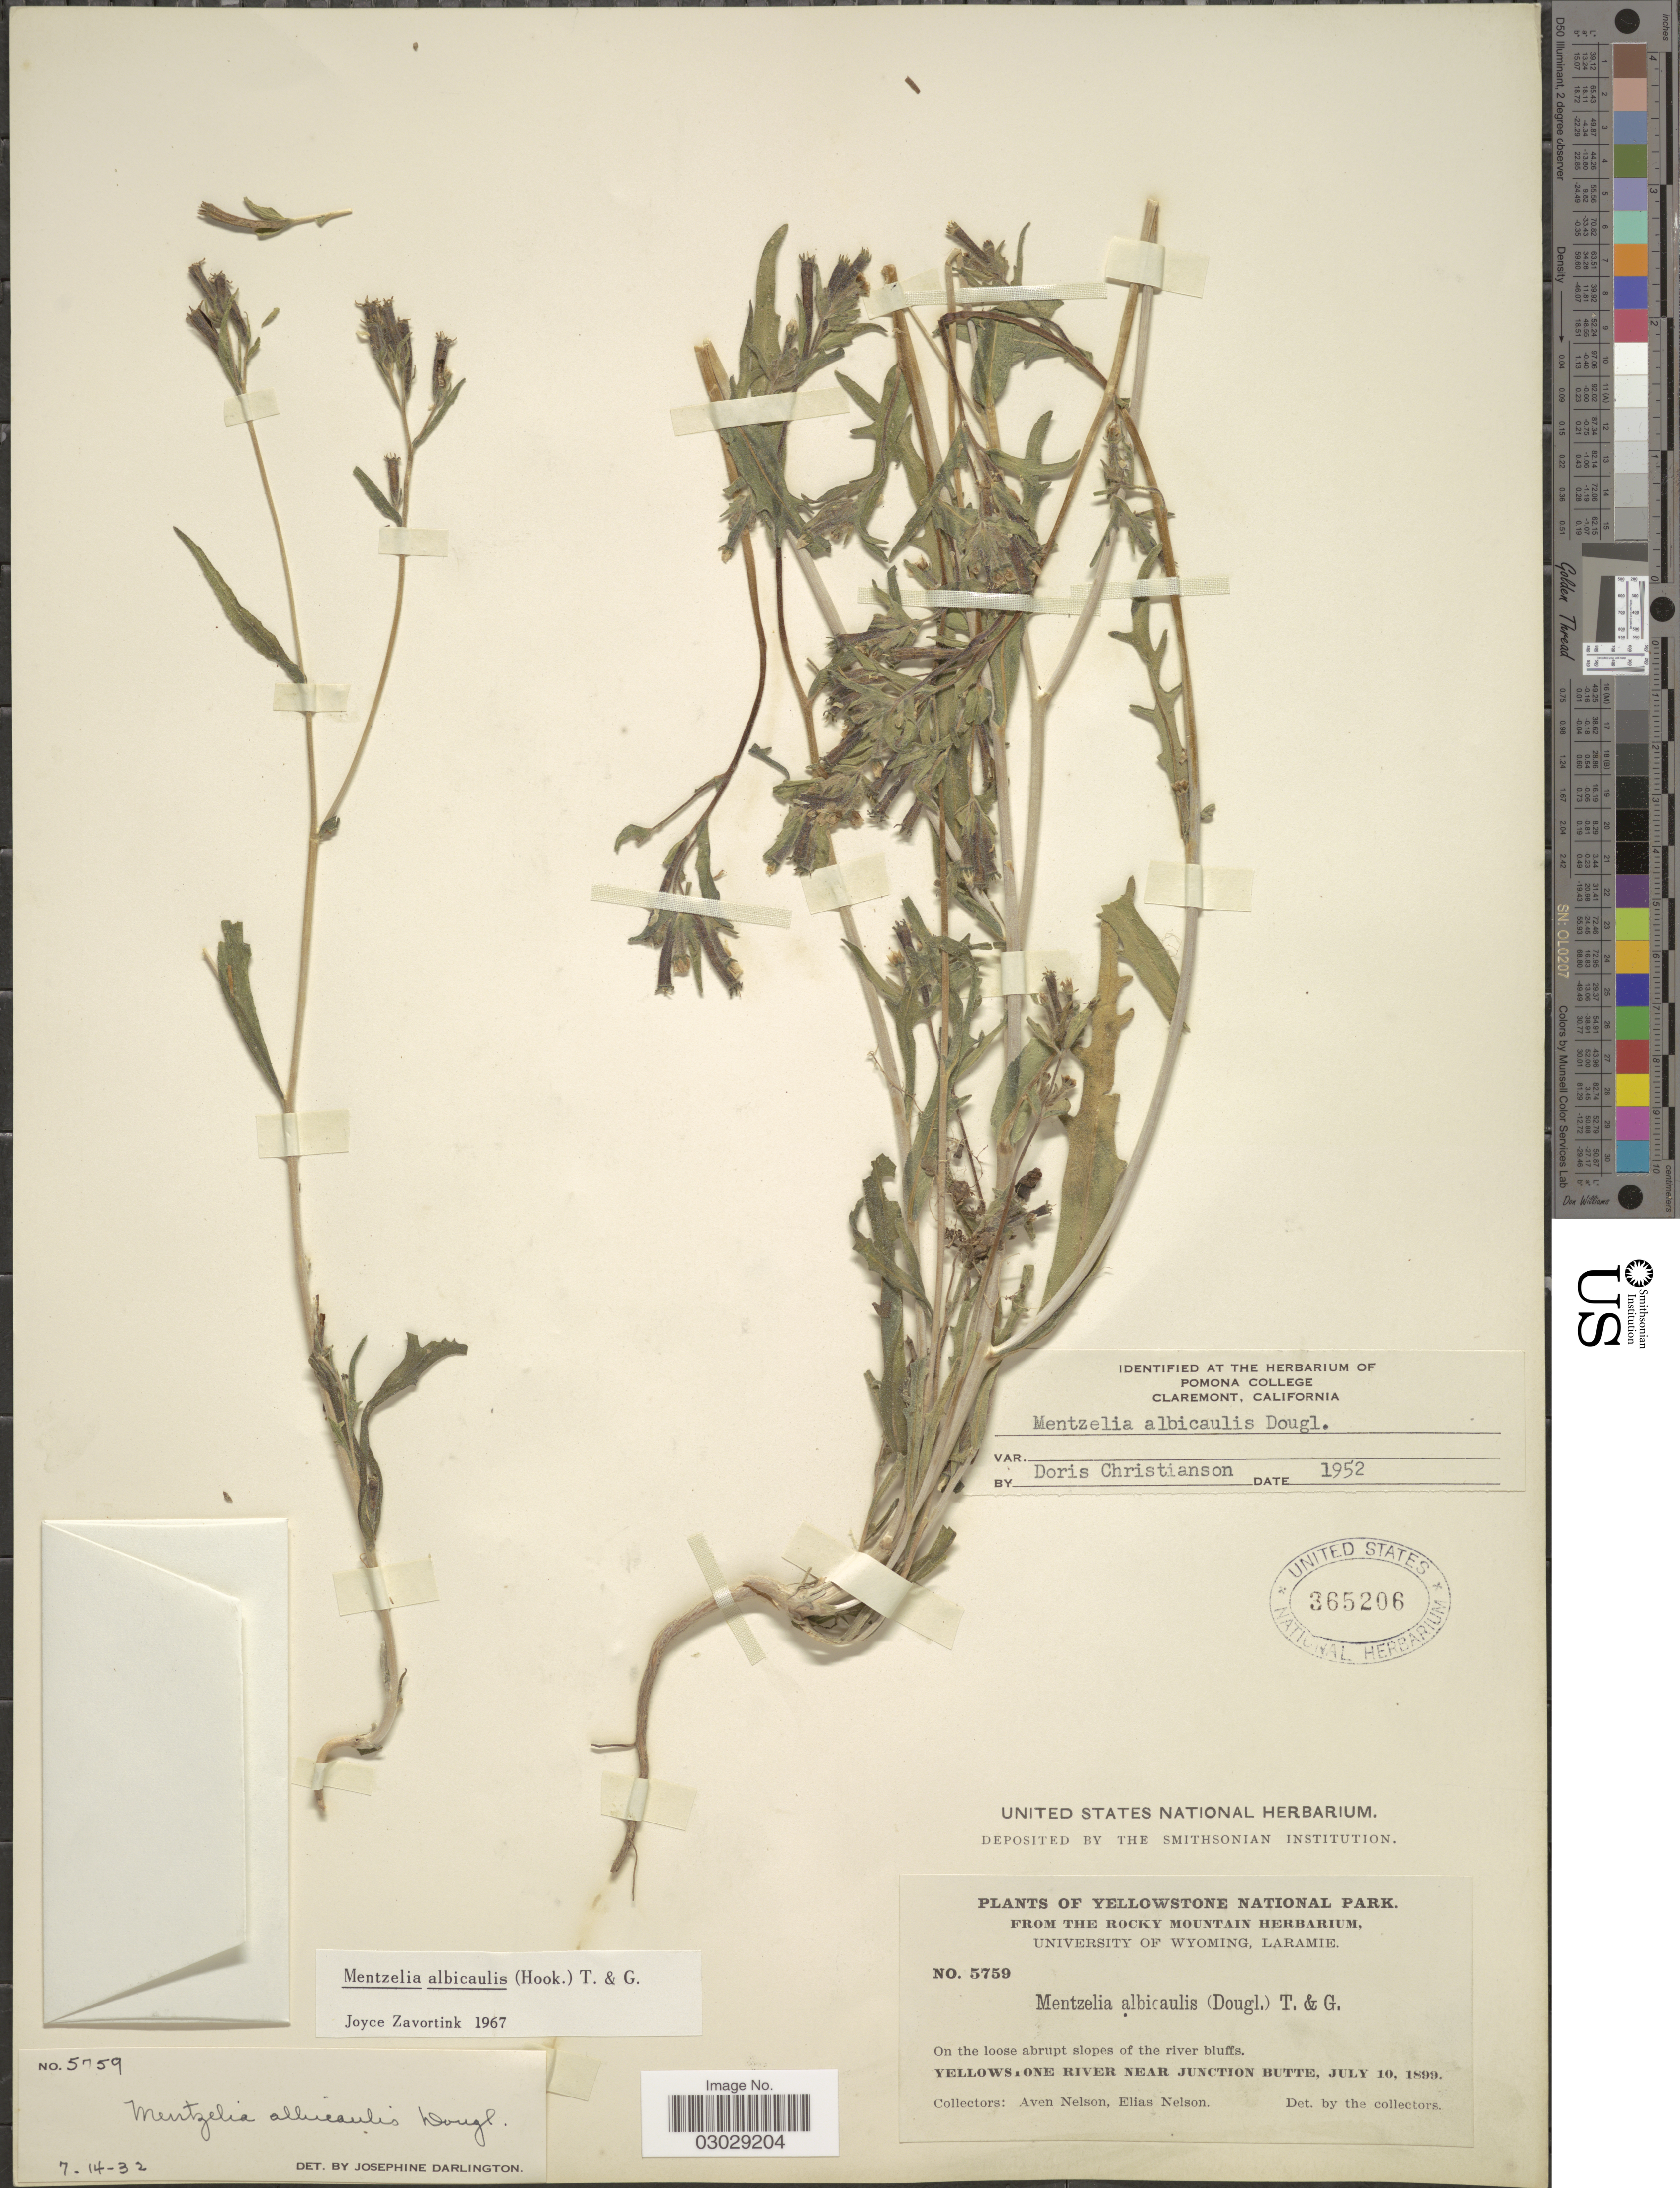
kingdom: Plantae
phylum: Tracheophyta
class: Magnoliopsida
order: Cornales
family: Loasaceae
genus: Mentzelia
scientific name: Mentzelia albicaulis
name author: (Douglas ex Hook.) Douglas ex Torr. & A. Gray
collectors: A. Nelson & E. Nelson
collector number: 5759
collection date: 1899-07-10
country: United States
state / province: Wyoming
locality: Yellowstone National Park. On the loose abrupt slopes of the river bluffs. Yellowstone River near Junction Butte.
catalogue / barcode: US 365206